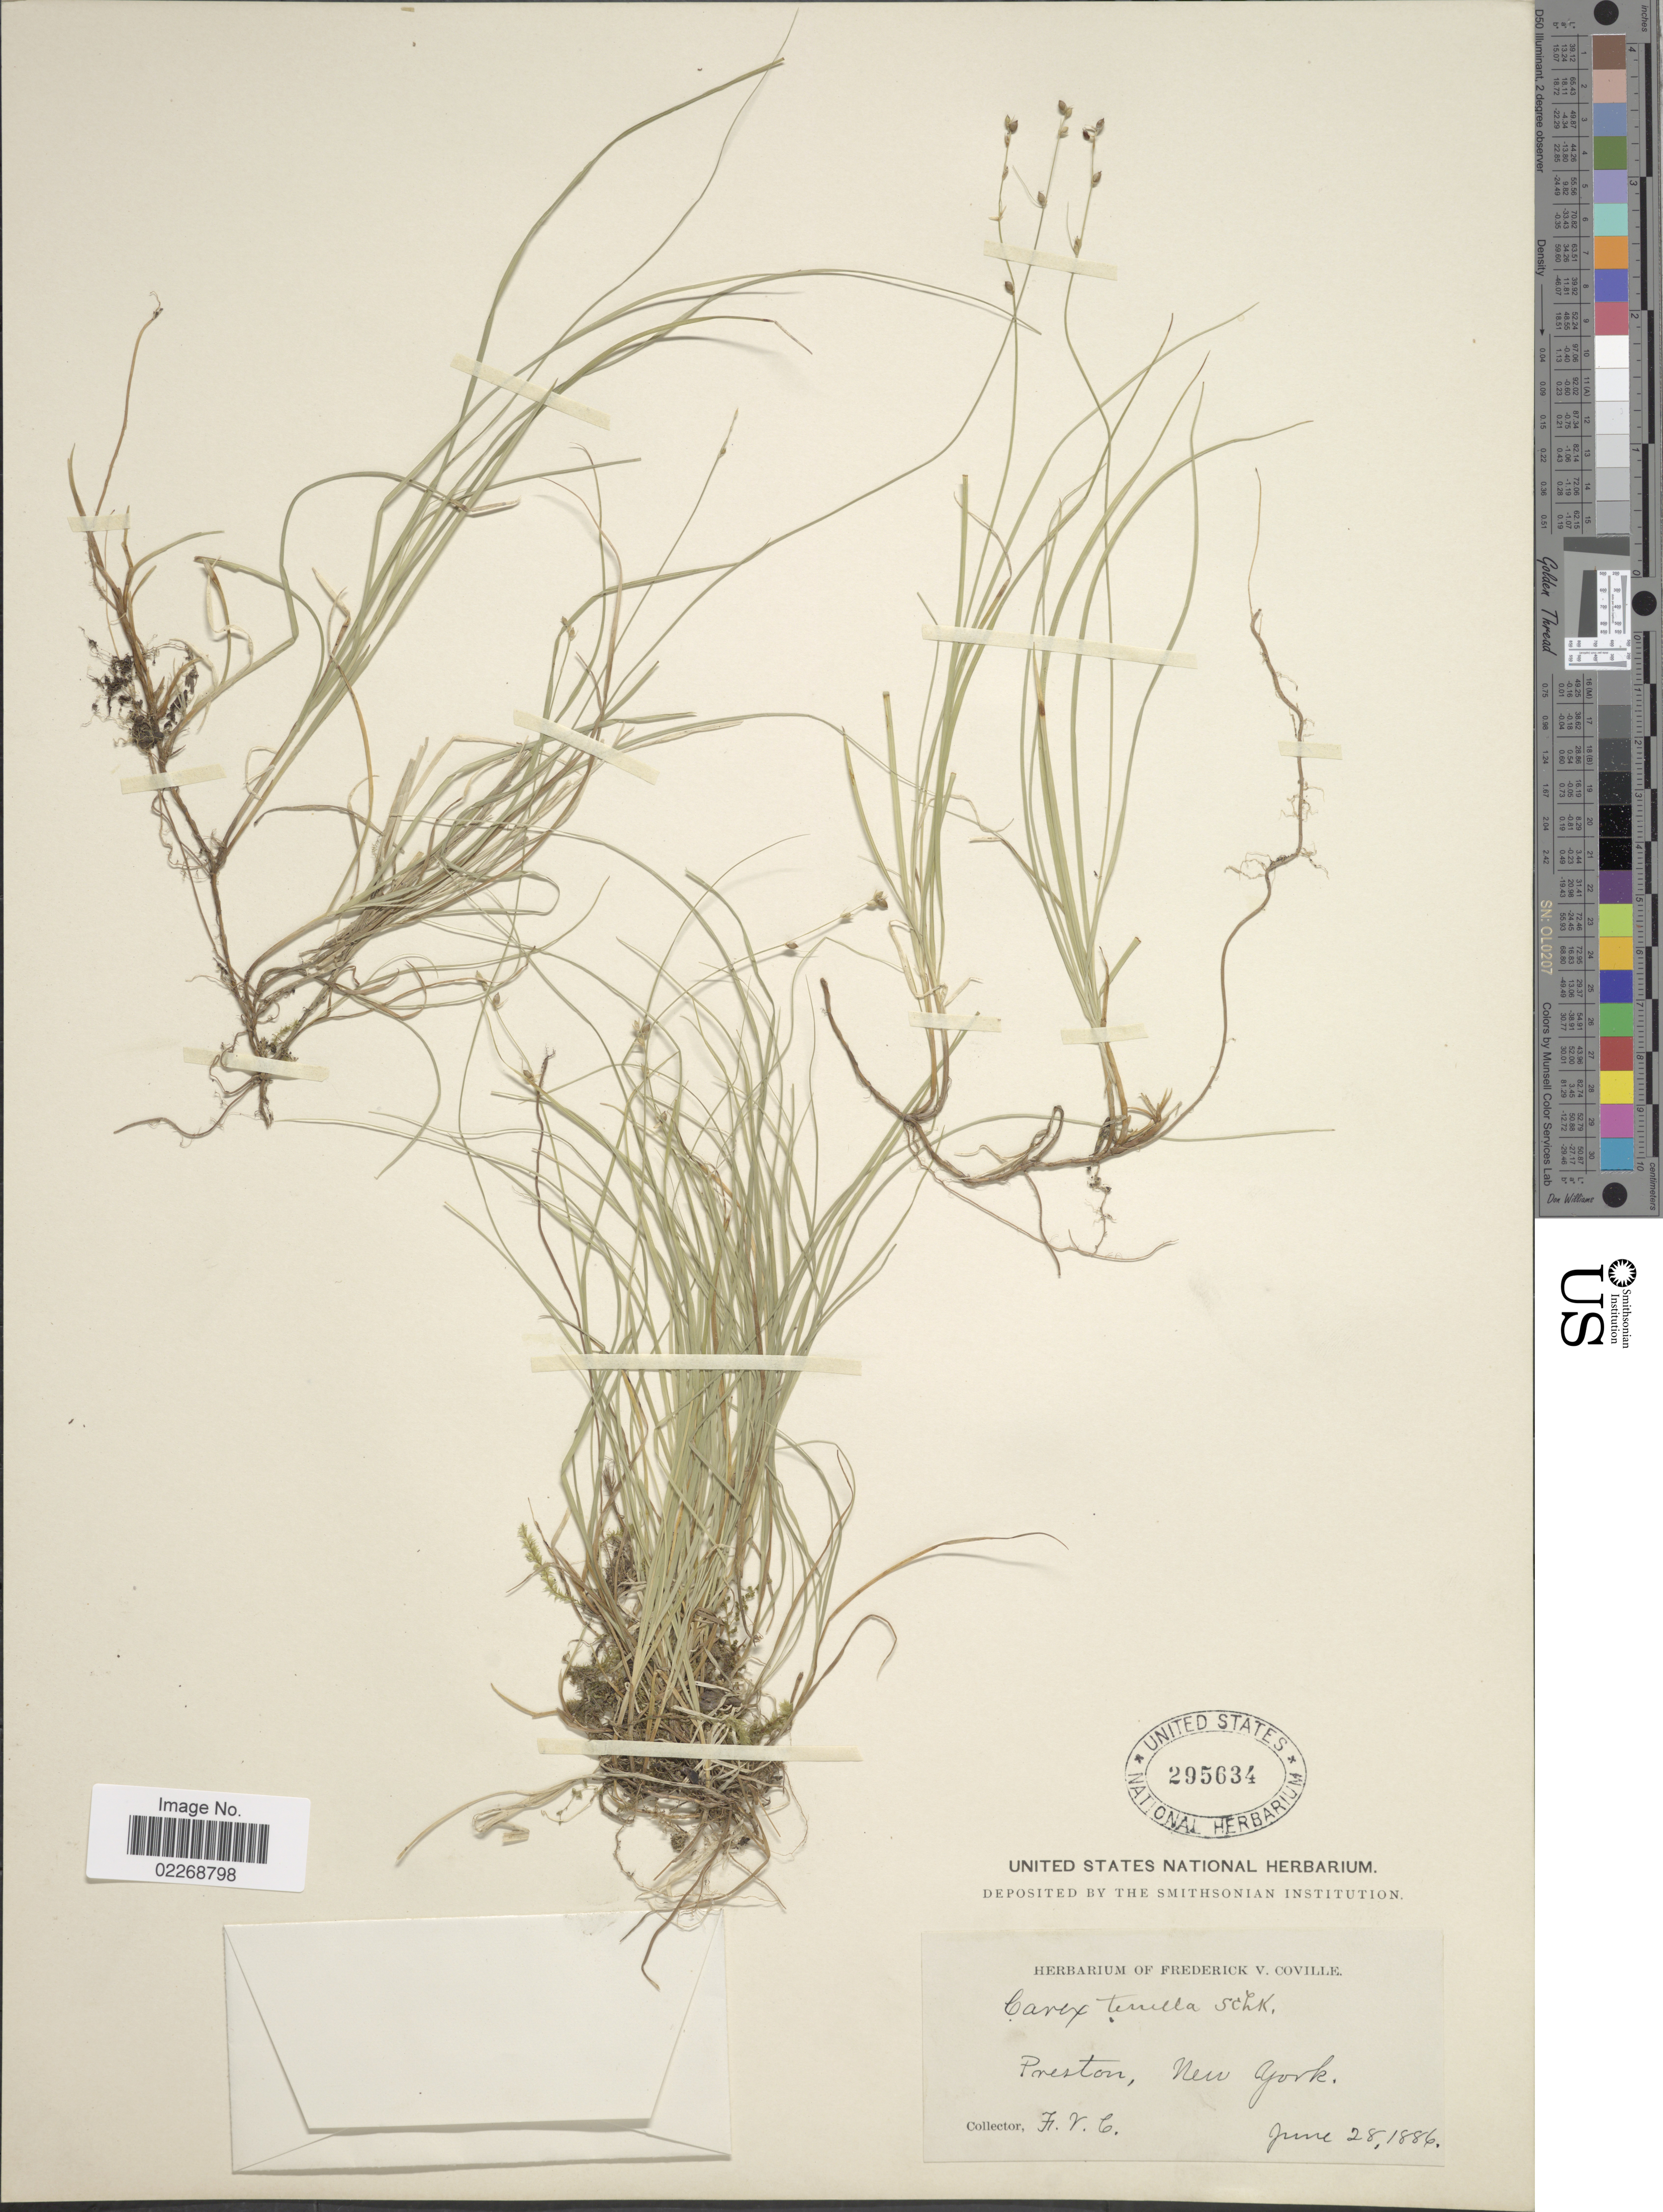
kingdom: Plantae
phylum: Tracheophyta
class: Liliopsida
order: Poales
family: Cyperaceae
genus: Carex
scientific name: Carex disperma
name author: Dewey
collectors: F. V. Coville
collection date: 1886-06-28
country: United States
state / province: New York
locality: Preston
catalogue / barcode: US 295634